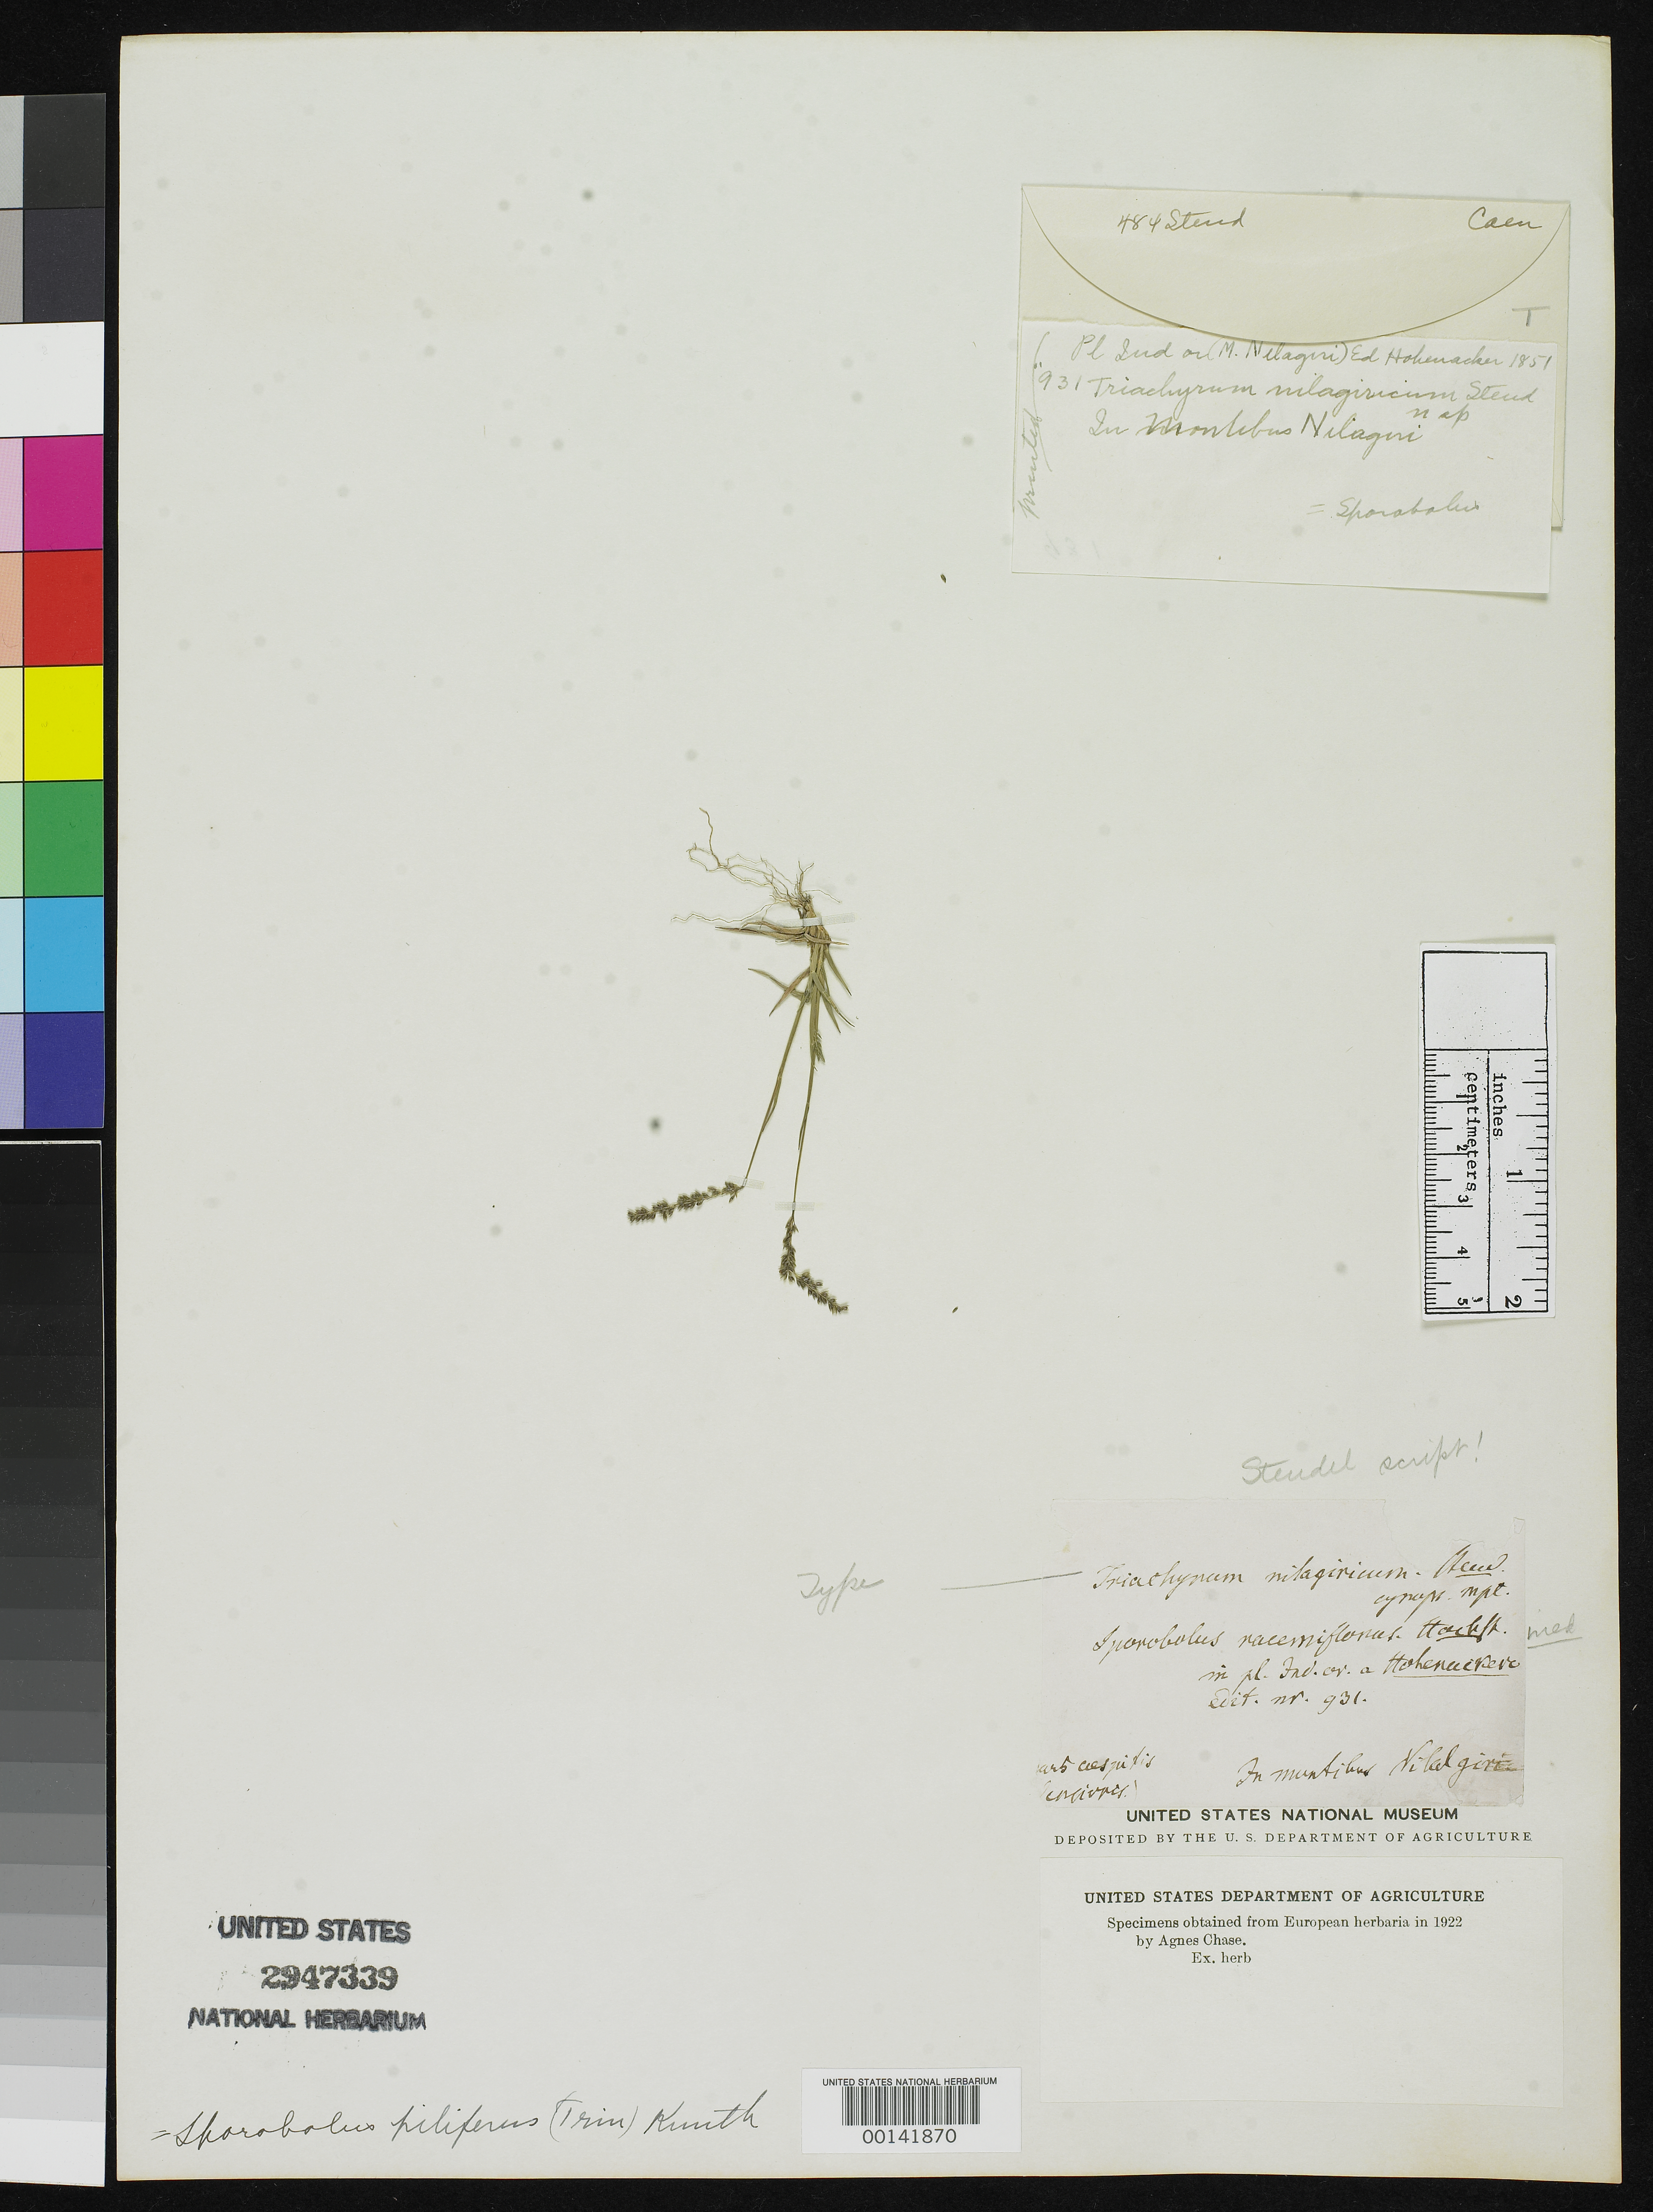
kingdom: Plantae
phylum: Tracheophyta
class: Liliopsida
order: Poales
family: Poaceae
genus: Triachyrum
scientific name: Triachyrum nilagiricum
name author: Steud.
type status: Isotype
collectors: R. F. Hohenacker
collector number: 931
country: India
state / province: Orissa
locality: Nilagiri.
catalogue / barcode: US 2947339